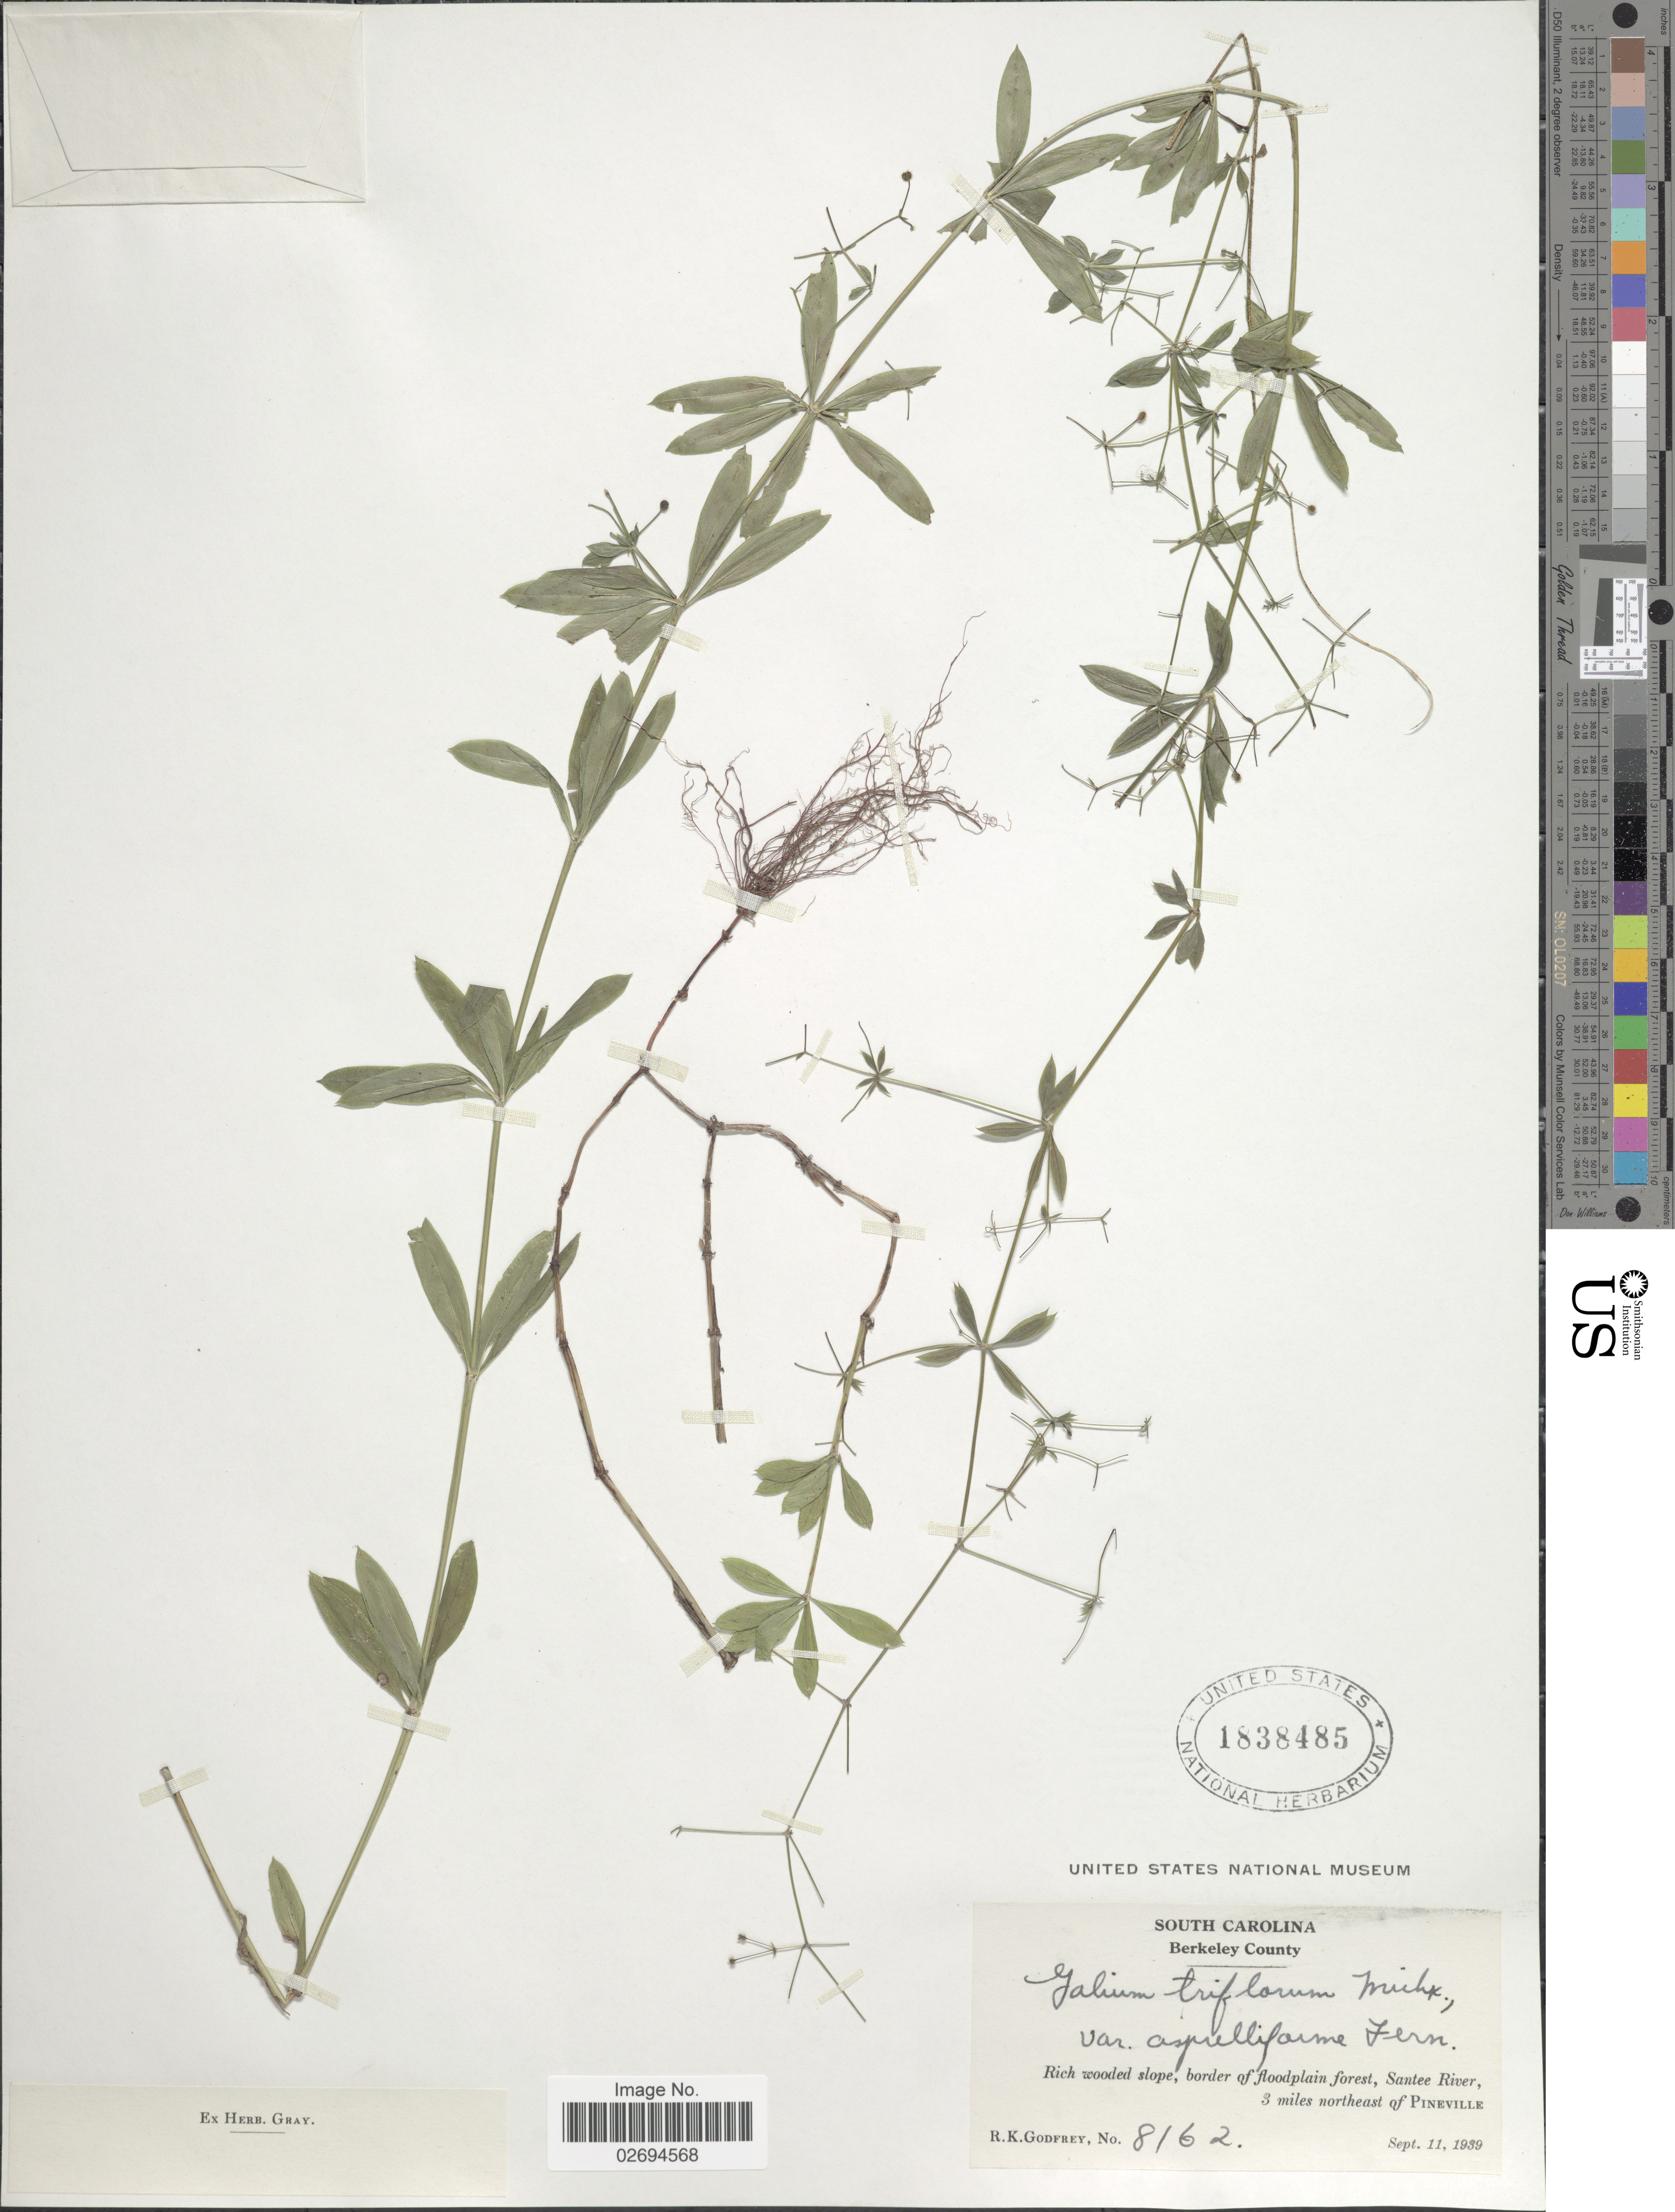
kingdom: Plantae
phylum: Tracheophyta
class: Magnoliopsida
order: Gentianales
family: Rubiaceae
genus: Galium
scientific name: Galium triflorum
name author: Michx.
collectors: R. K. Godfrey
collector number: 8162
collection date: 1939-09-11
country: United States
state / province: South Carolina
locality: Berkeley County. Santee River, 3 miles northeast of Pineville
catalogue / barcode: US 1838485